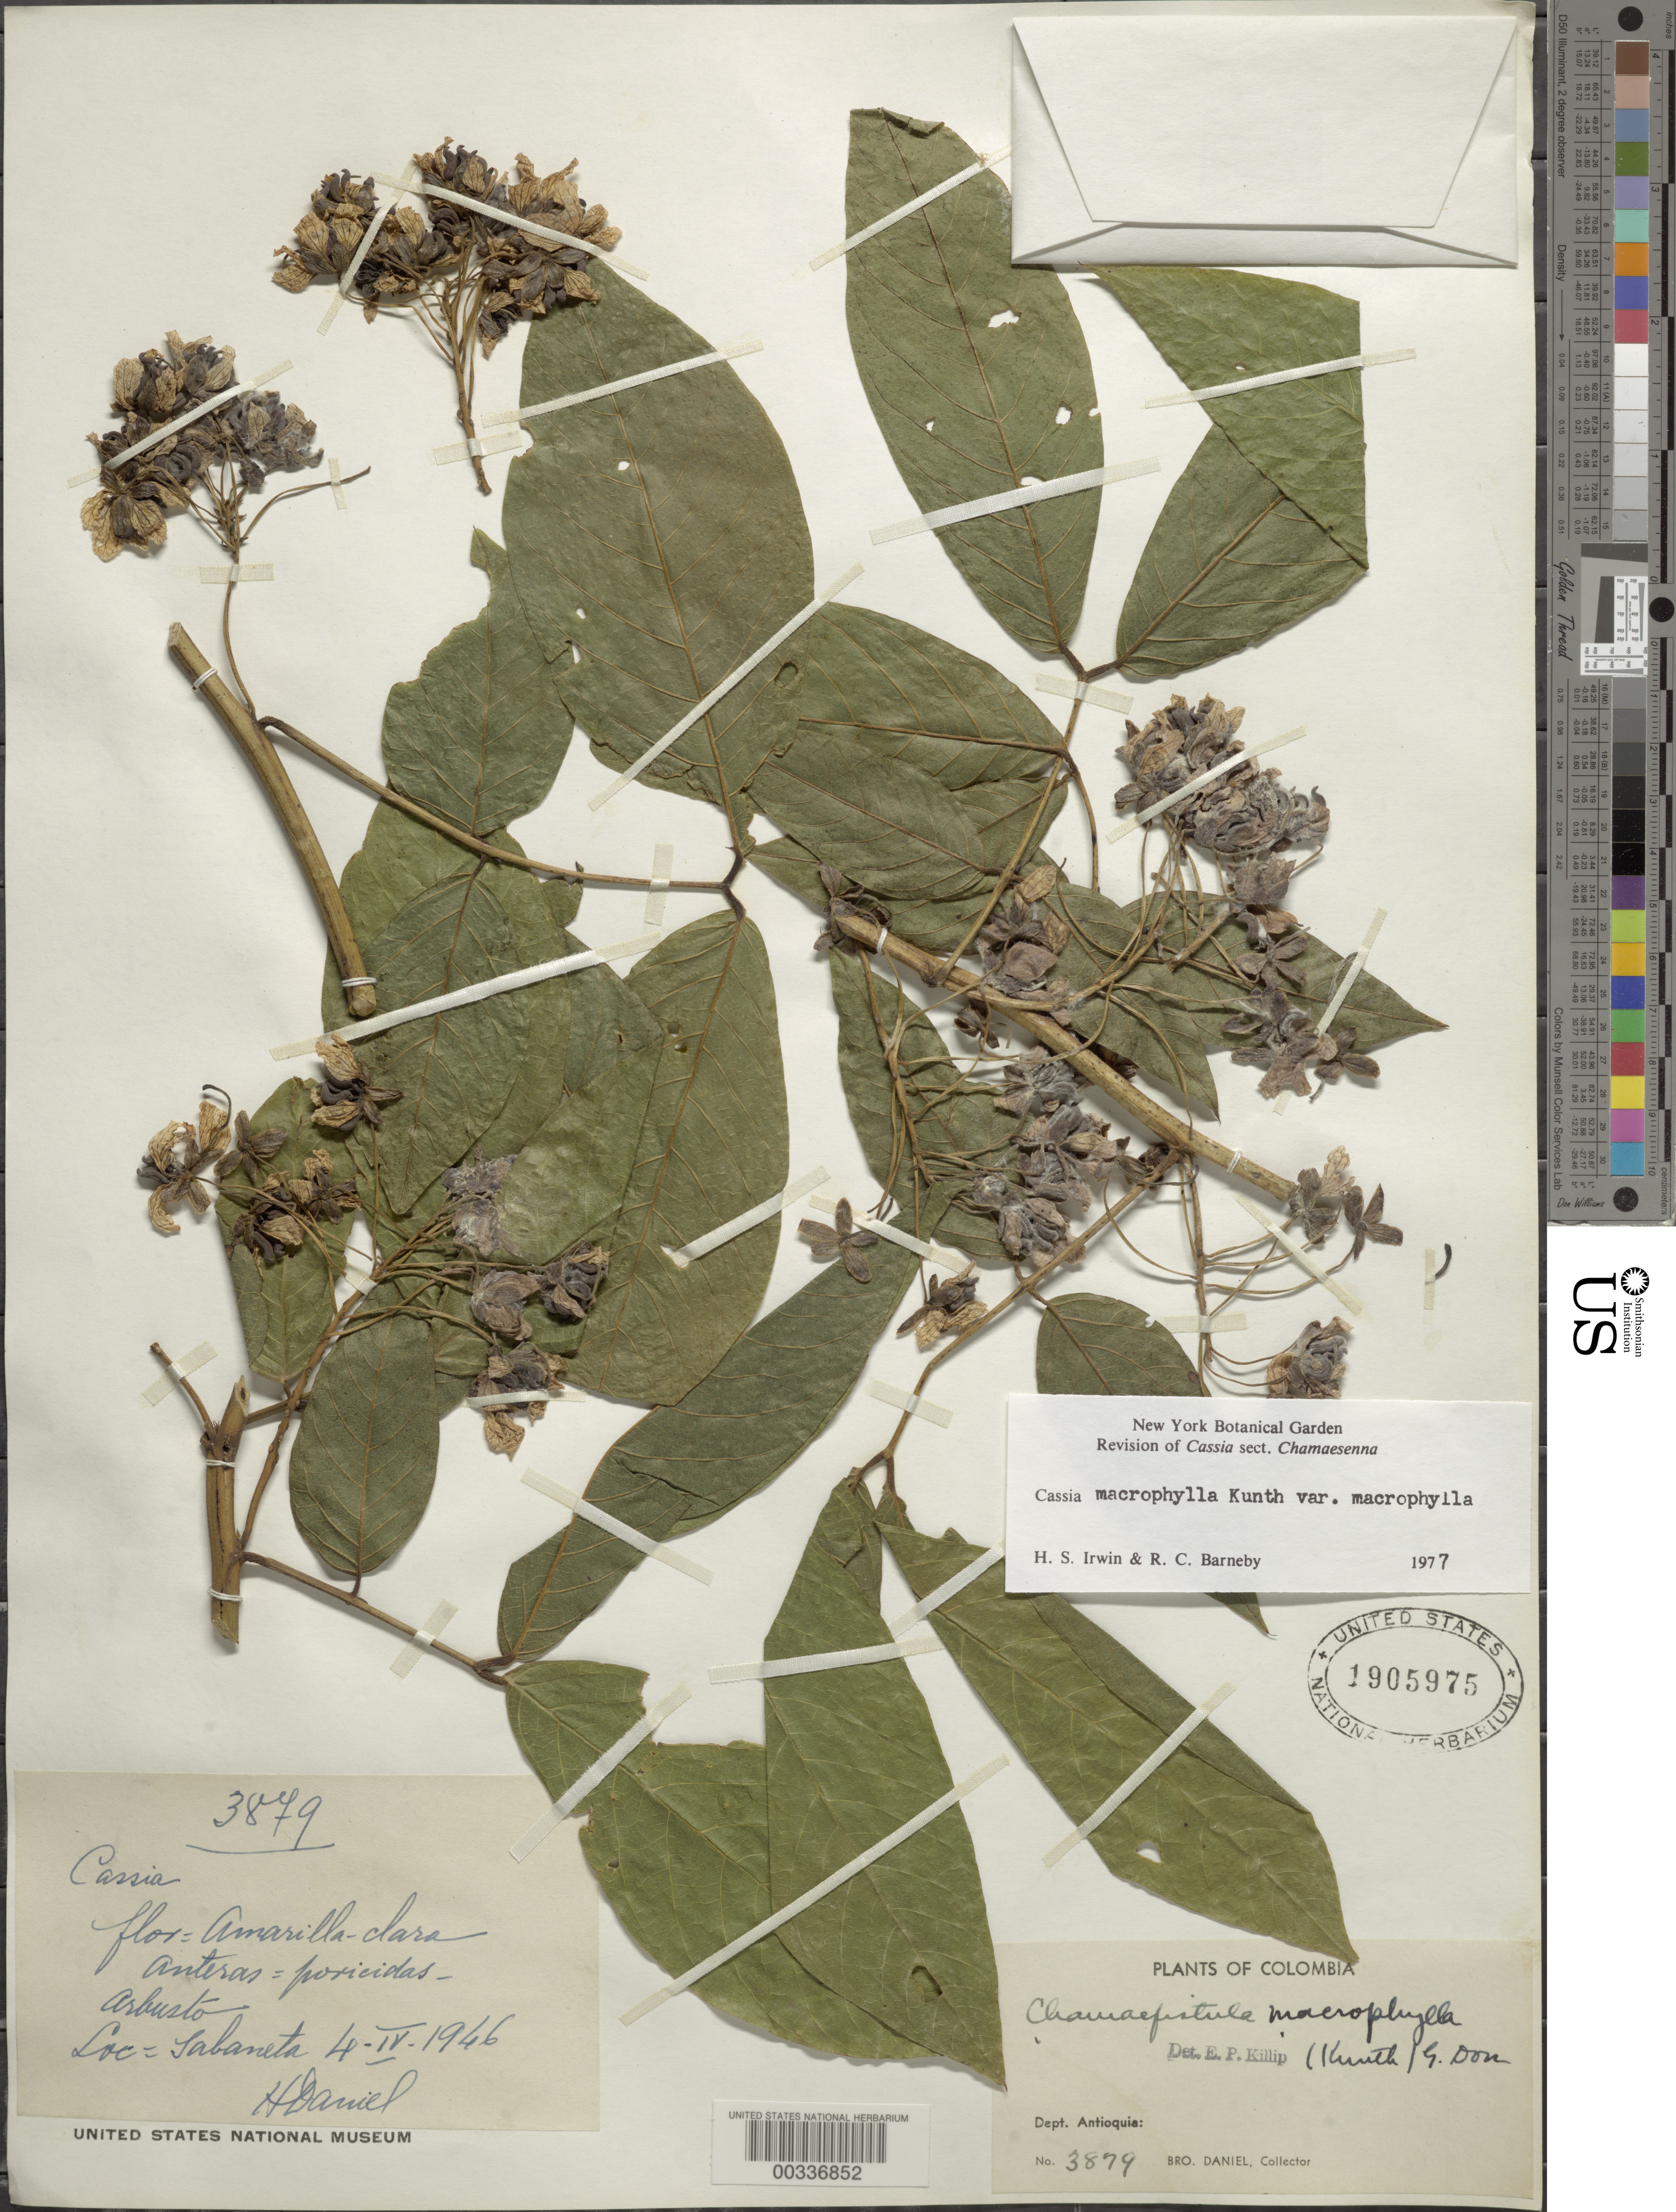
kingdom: Plantae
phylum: Tracheophyta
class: Magnoliopsida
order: Fabales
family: Fabaceae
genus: Senna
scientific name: Senna macrophylla var. macrophylla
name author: (Kunth) H.S. Irwin & Barneby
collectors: Bro. Daniel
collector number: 3879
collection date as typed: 04 Apr 1946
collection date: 1946-04-04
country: Colombia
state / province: Antioquia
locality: Sabaneta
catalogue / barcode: US 1905975